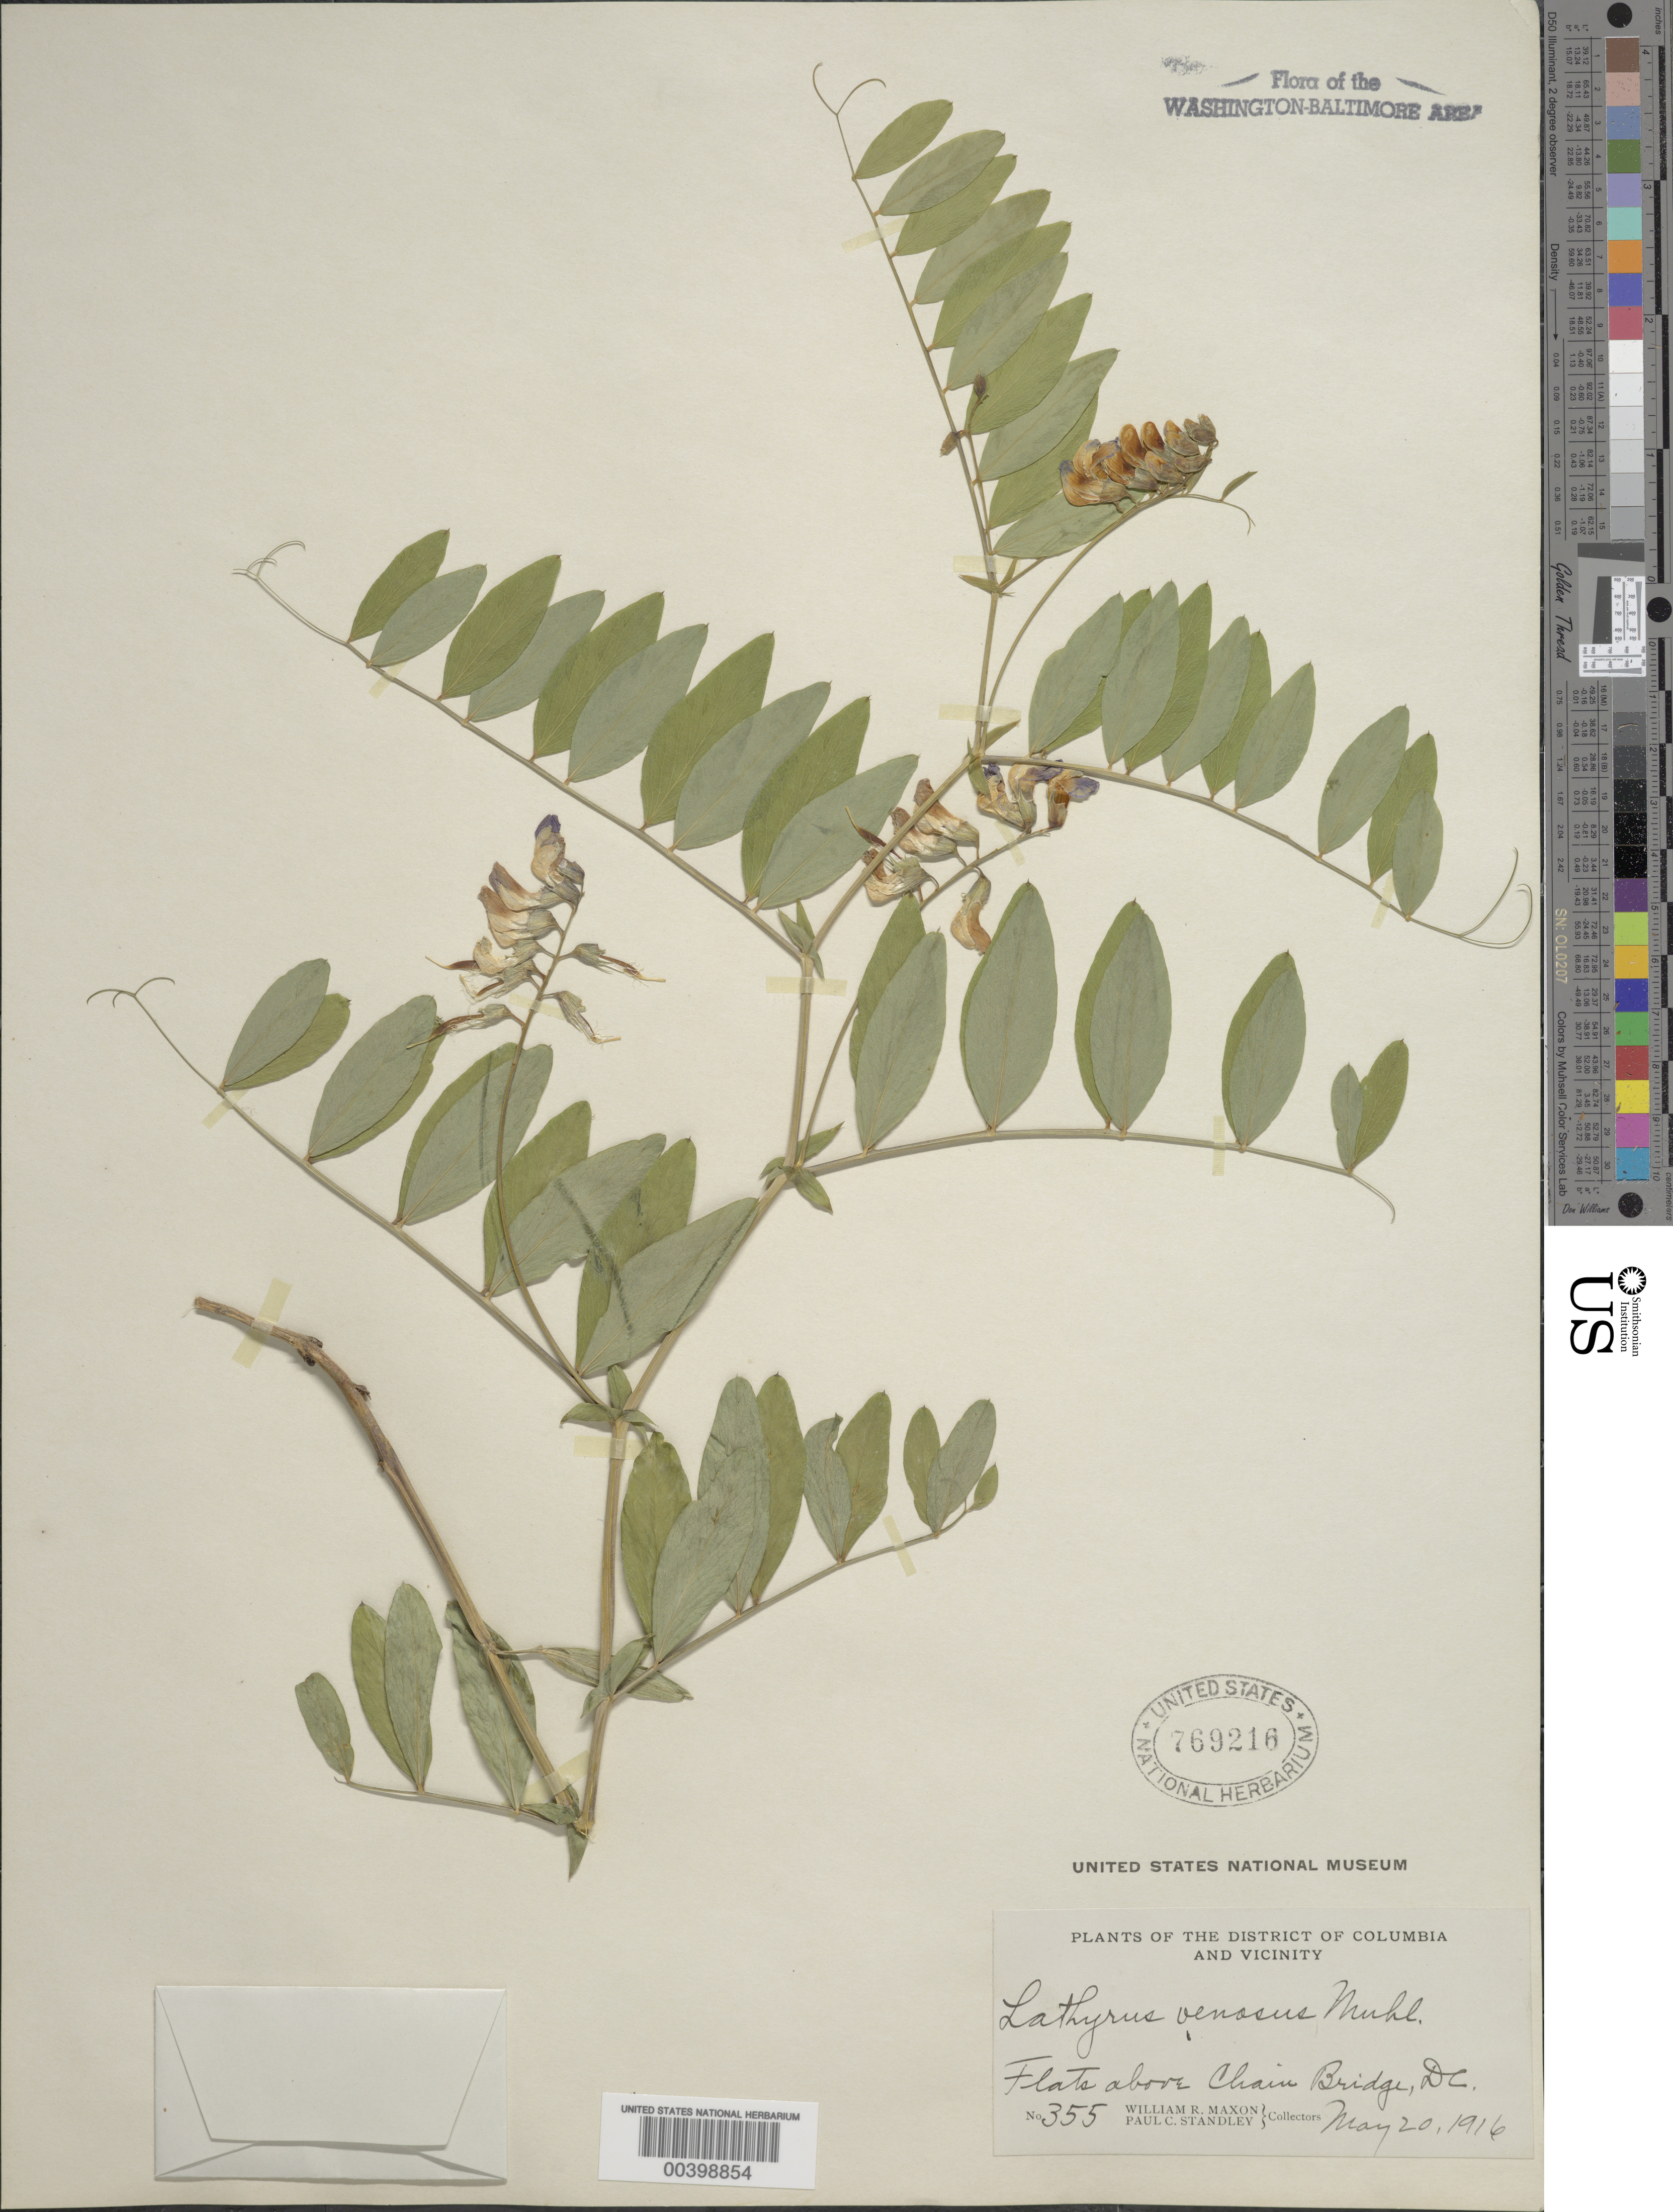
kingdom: Plantae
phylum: Tracheophyta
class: Magnoliopsida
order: Fabales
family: Fabaceae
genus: Lathyrus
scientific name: Lathyrus venosus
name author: Muhl. ex Willd.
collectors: W. R. Maxon & P. C. Standley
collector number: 355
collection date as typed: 20 May 1916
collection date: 1916-05-20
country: United States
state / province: District of Columbia / Virginia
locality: Potomac Flats above Chain Bridge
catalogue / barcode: US 769216